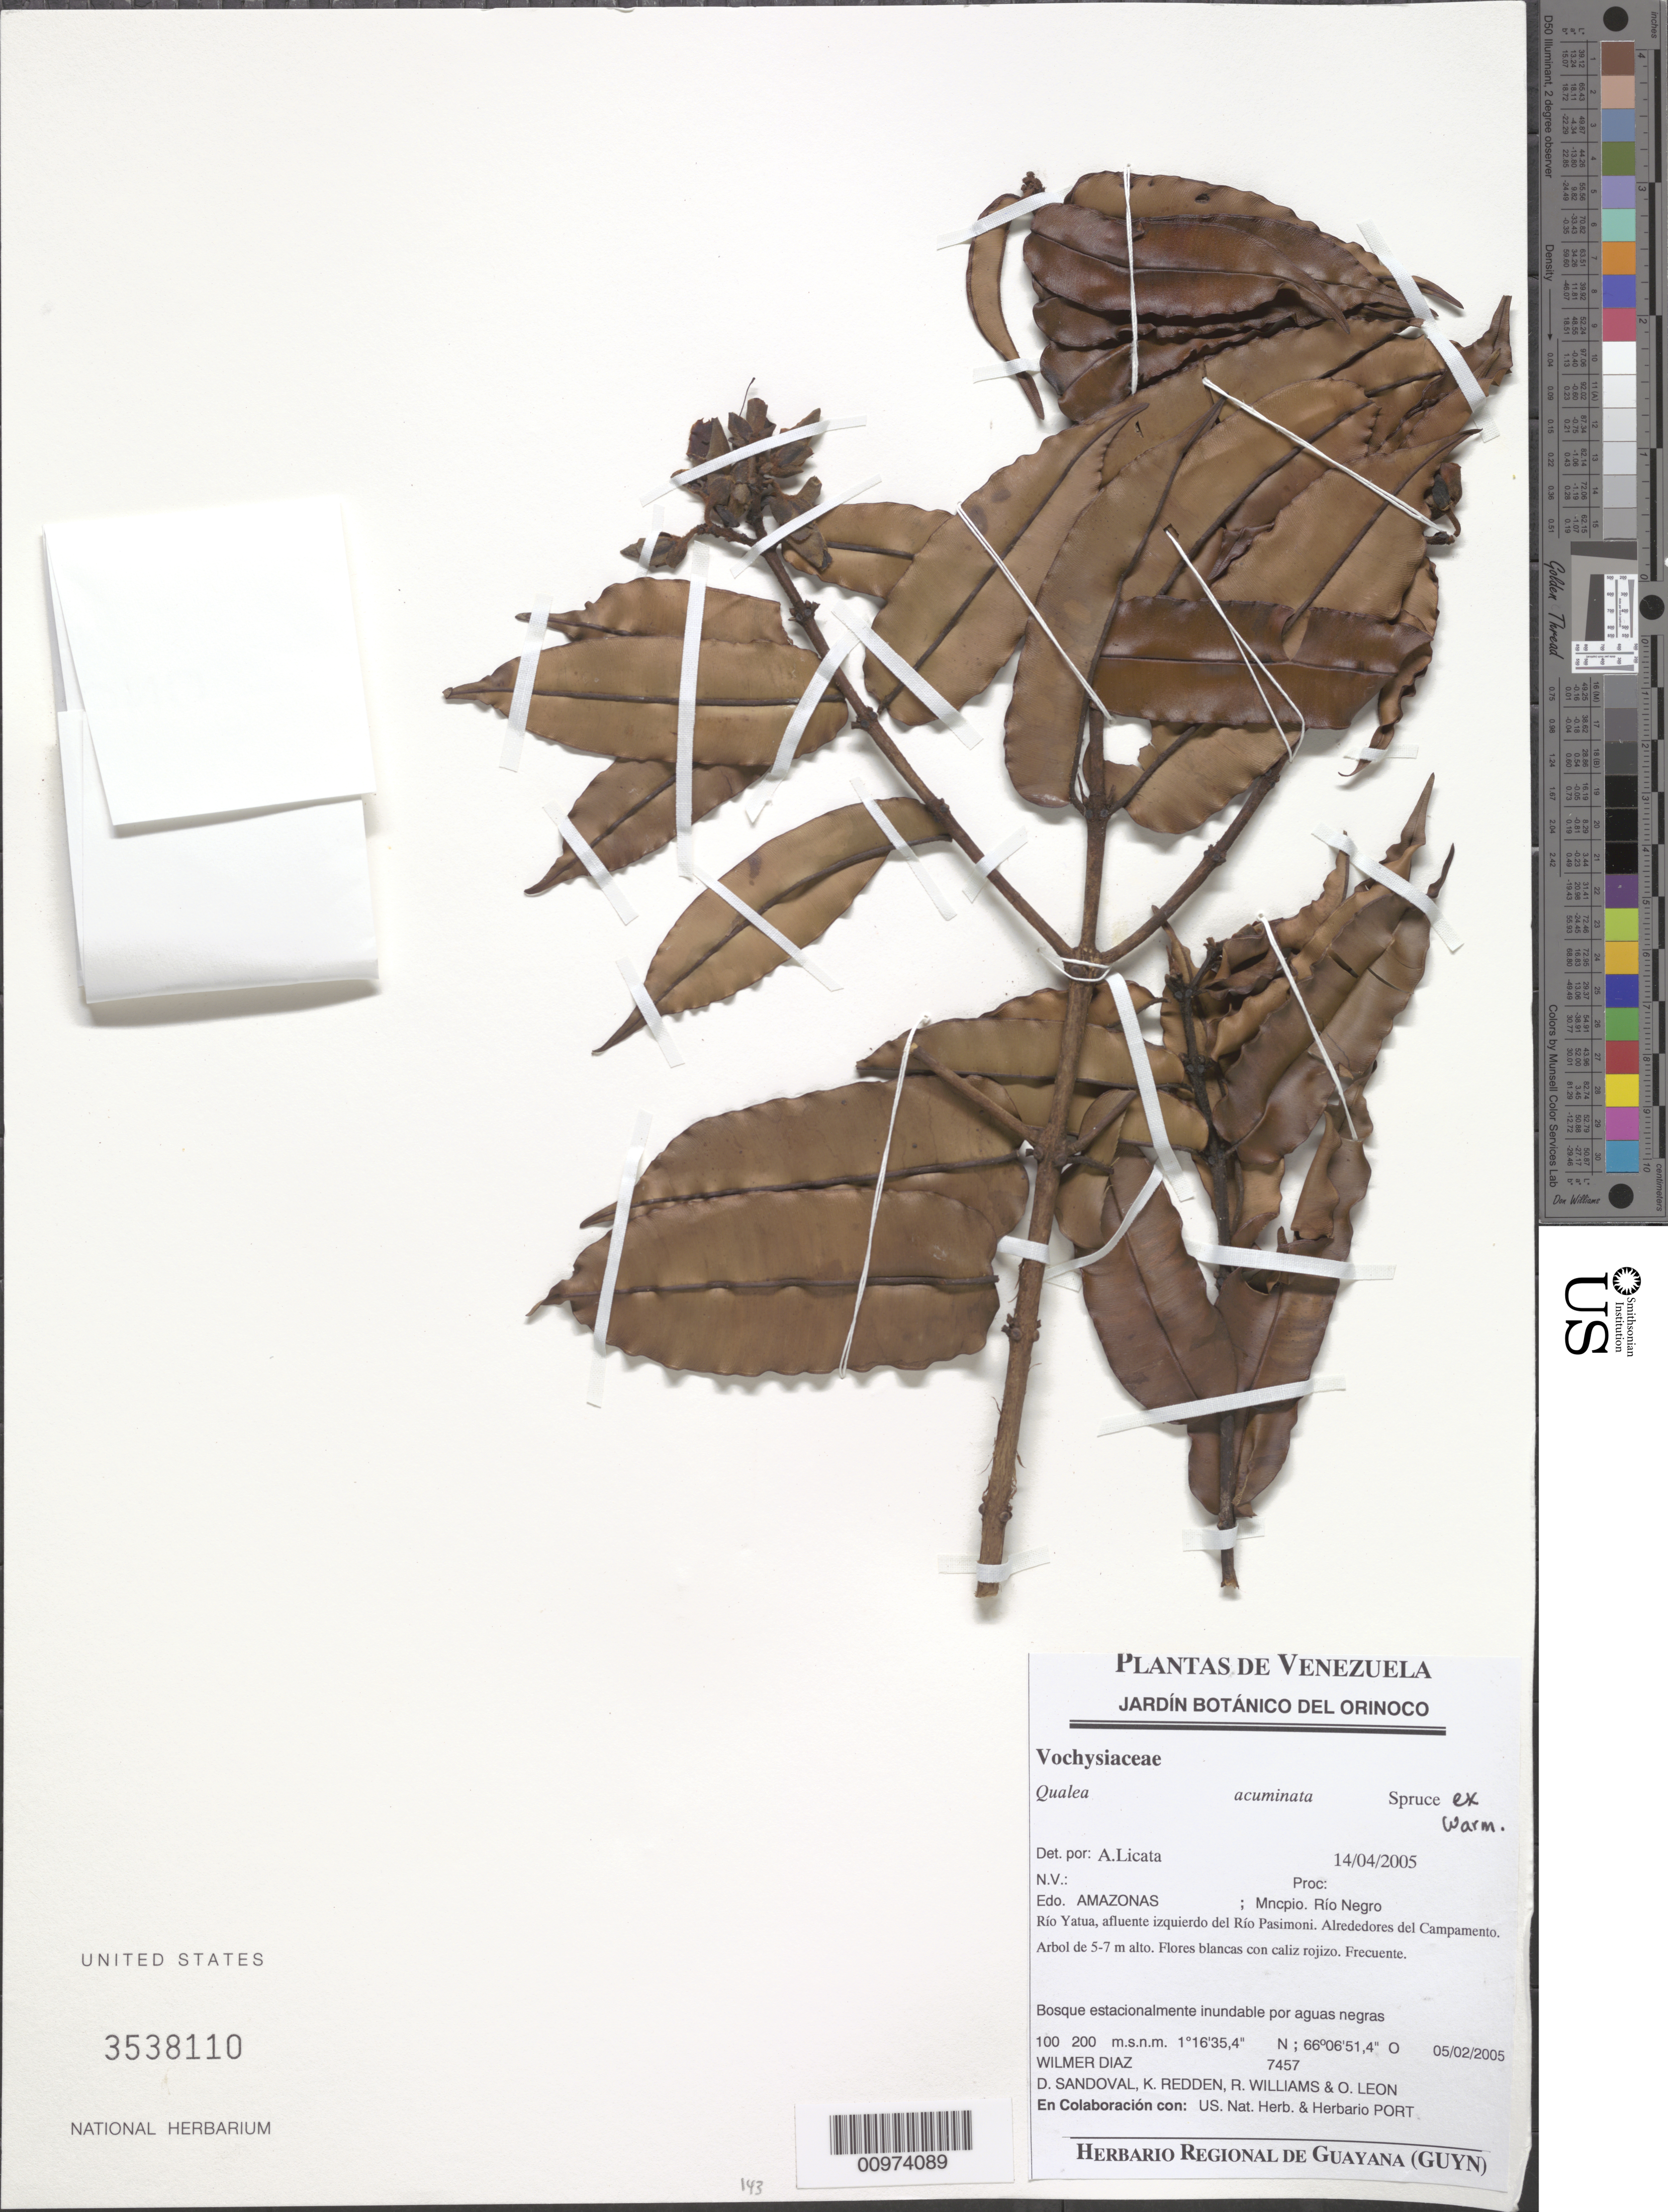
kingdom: Plantae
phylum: Tracheophyta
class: Magnoliopsida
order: Myrtales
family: Vochysiaceae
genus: Qualea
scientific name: Qualea acuminata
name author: Spruce ex Warm.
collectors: W. Díaz P., D. Sandoval, K. M. Redden, R. Williams & O. León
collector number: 7457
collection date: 2005-02-05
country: Venezuela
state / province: Amazonas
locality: Edo. Amazonas; Mncpio. Río Negro. Río Yatua, afluente izquierdo del Río Pasimoni. Alrededores del Campamento.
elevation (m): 100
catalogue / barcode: US 3538110